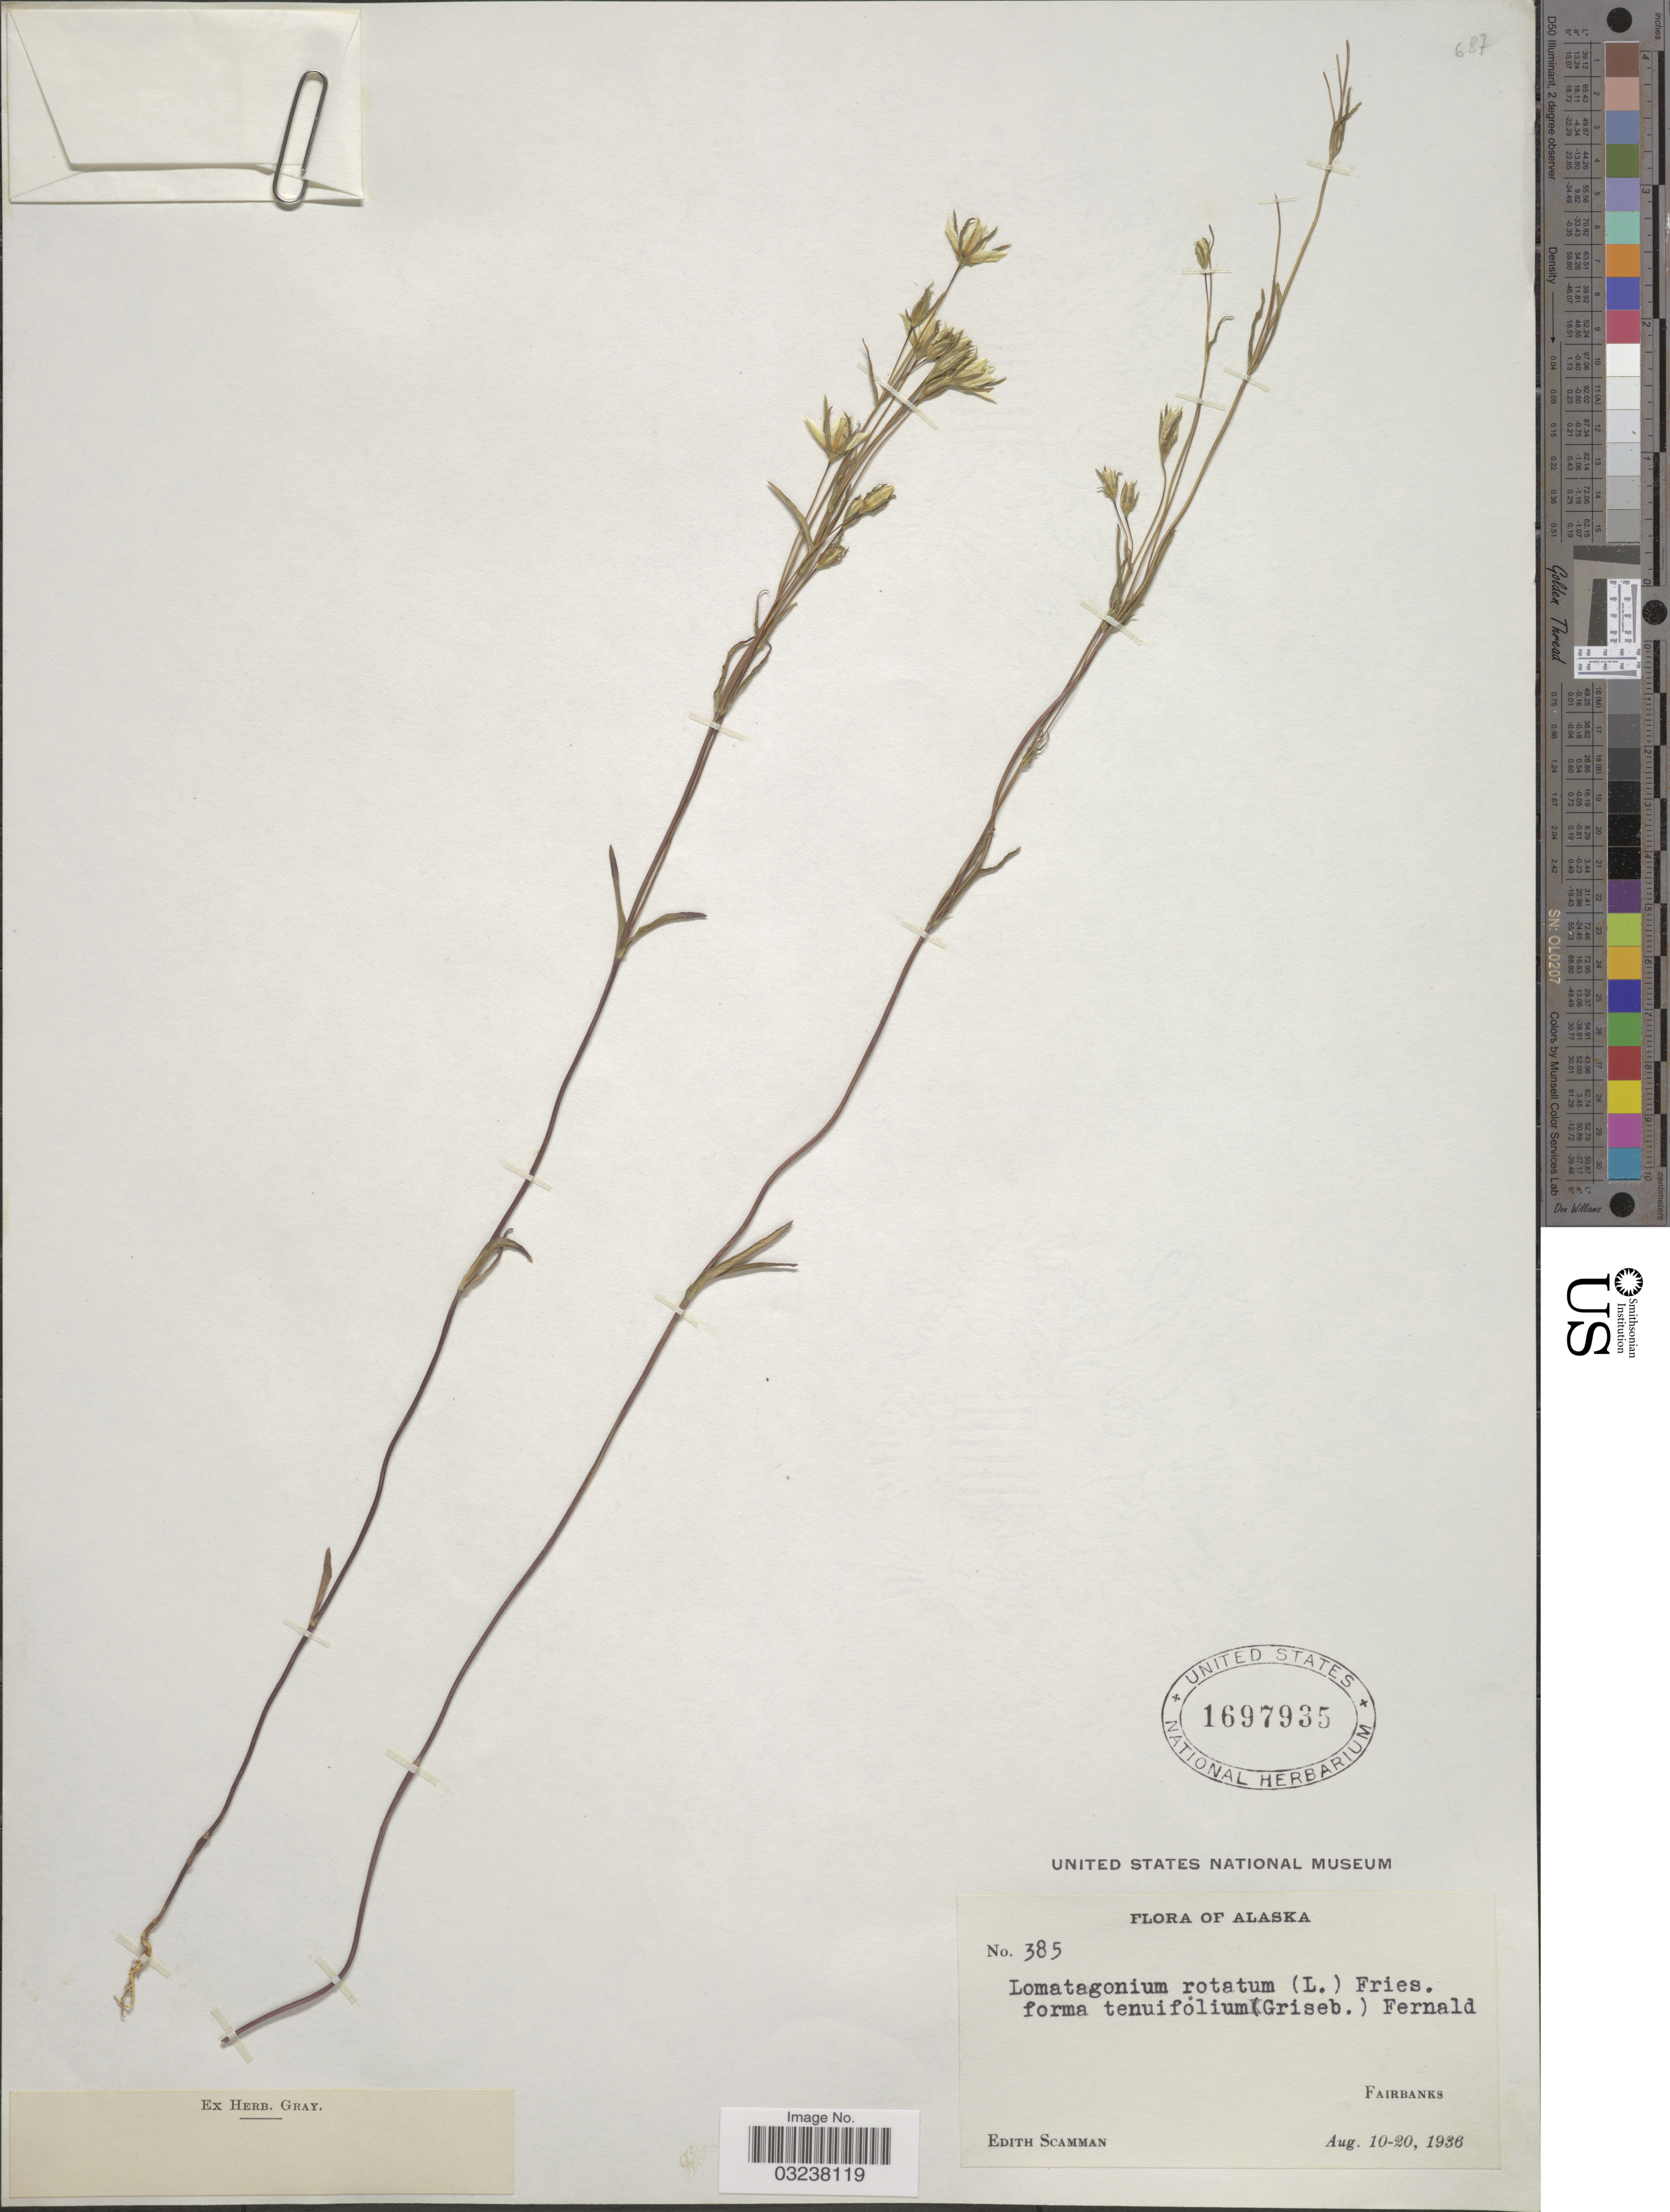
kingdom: Plantae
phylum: Tracheophyta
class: Magnoliopsida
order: Gentianales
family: Gentianaceae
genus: Lomatogonium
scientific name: Lomatogonium rotatum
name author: (L.) Fr.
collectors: E. Scamman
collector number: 385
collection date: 1936-08-10/1936-08-20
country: United States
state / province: Alaska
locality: Fairbanks.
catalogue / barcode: US 1697935